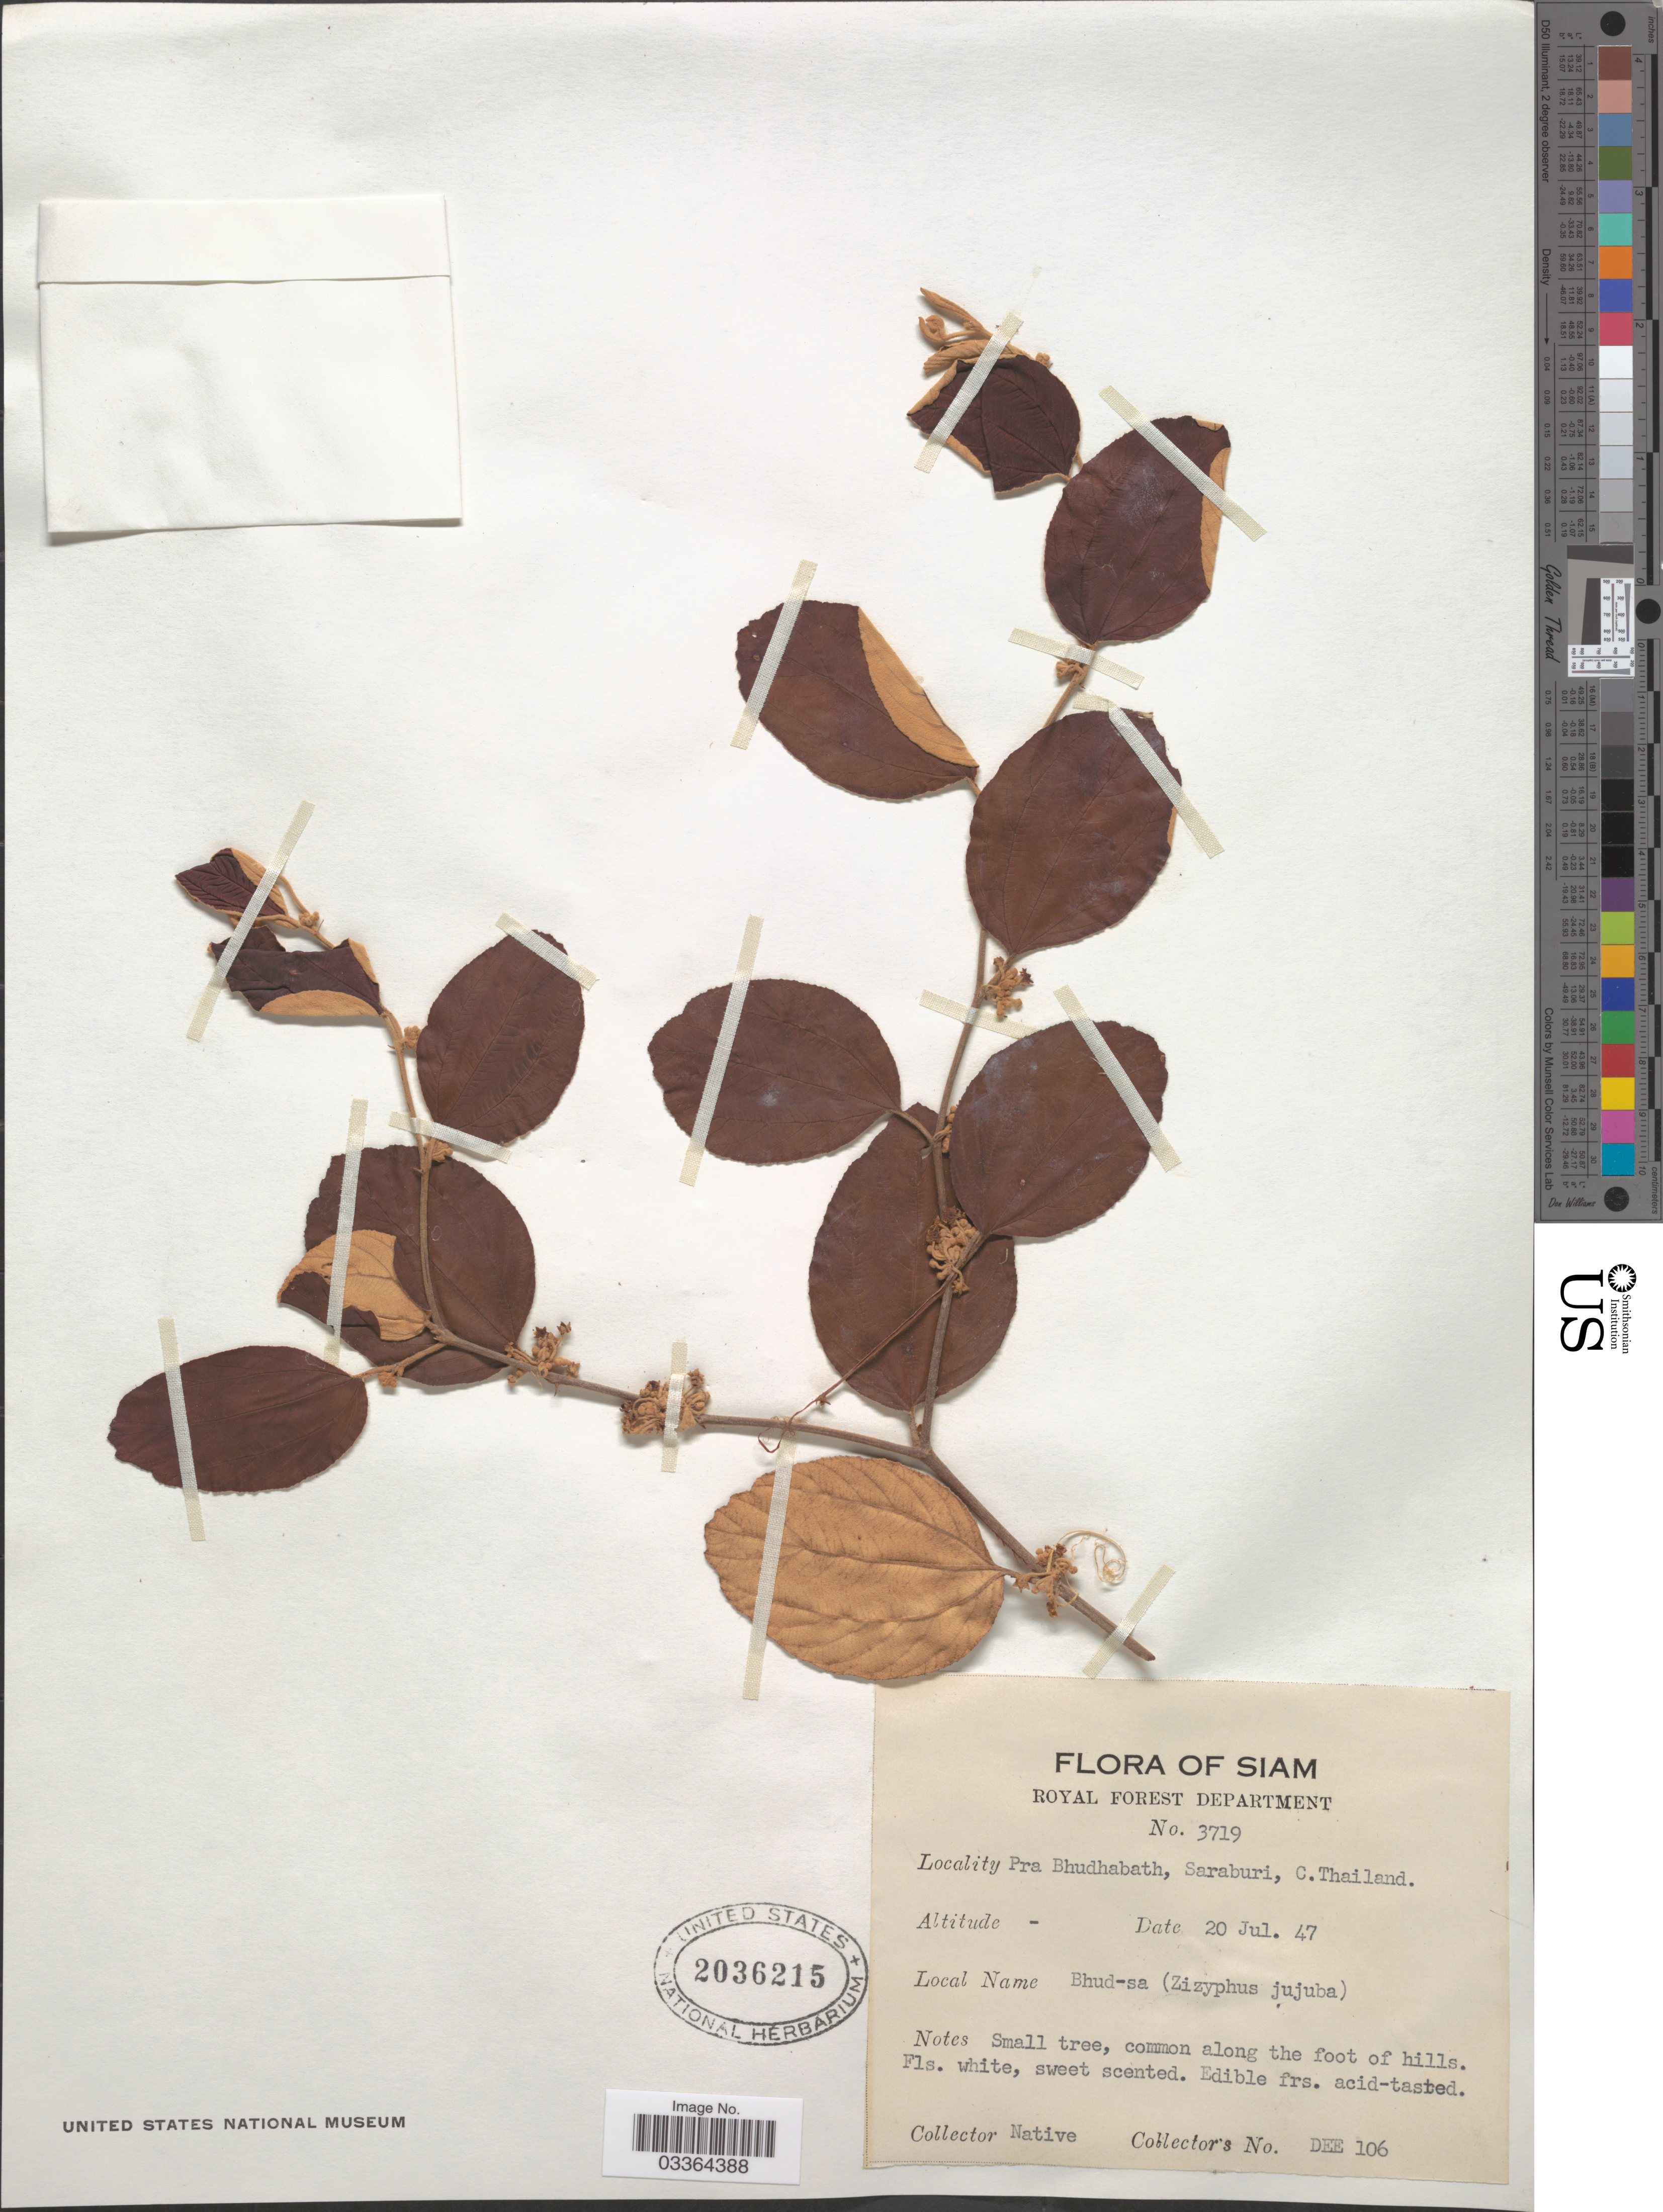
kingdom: Plantae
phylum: Tracheophyta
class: Magnoliopsida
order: Rosales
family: Rhamnaceae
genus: Ziziphus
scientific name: Ziziphus mauritiana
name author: Lam.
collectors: Native collector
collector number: DEE 106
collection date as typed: Transcribed d/m/y: 20/7/47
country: Thailand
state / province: Saraburi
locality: Pra Bhudhabath, C. Thailand.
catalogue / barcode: US 2036215